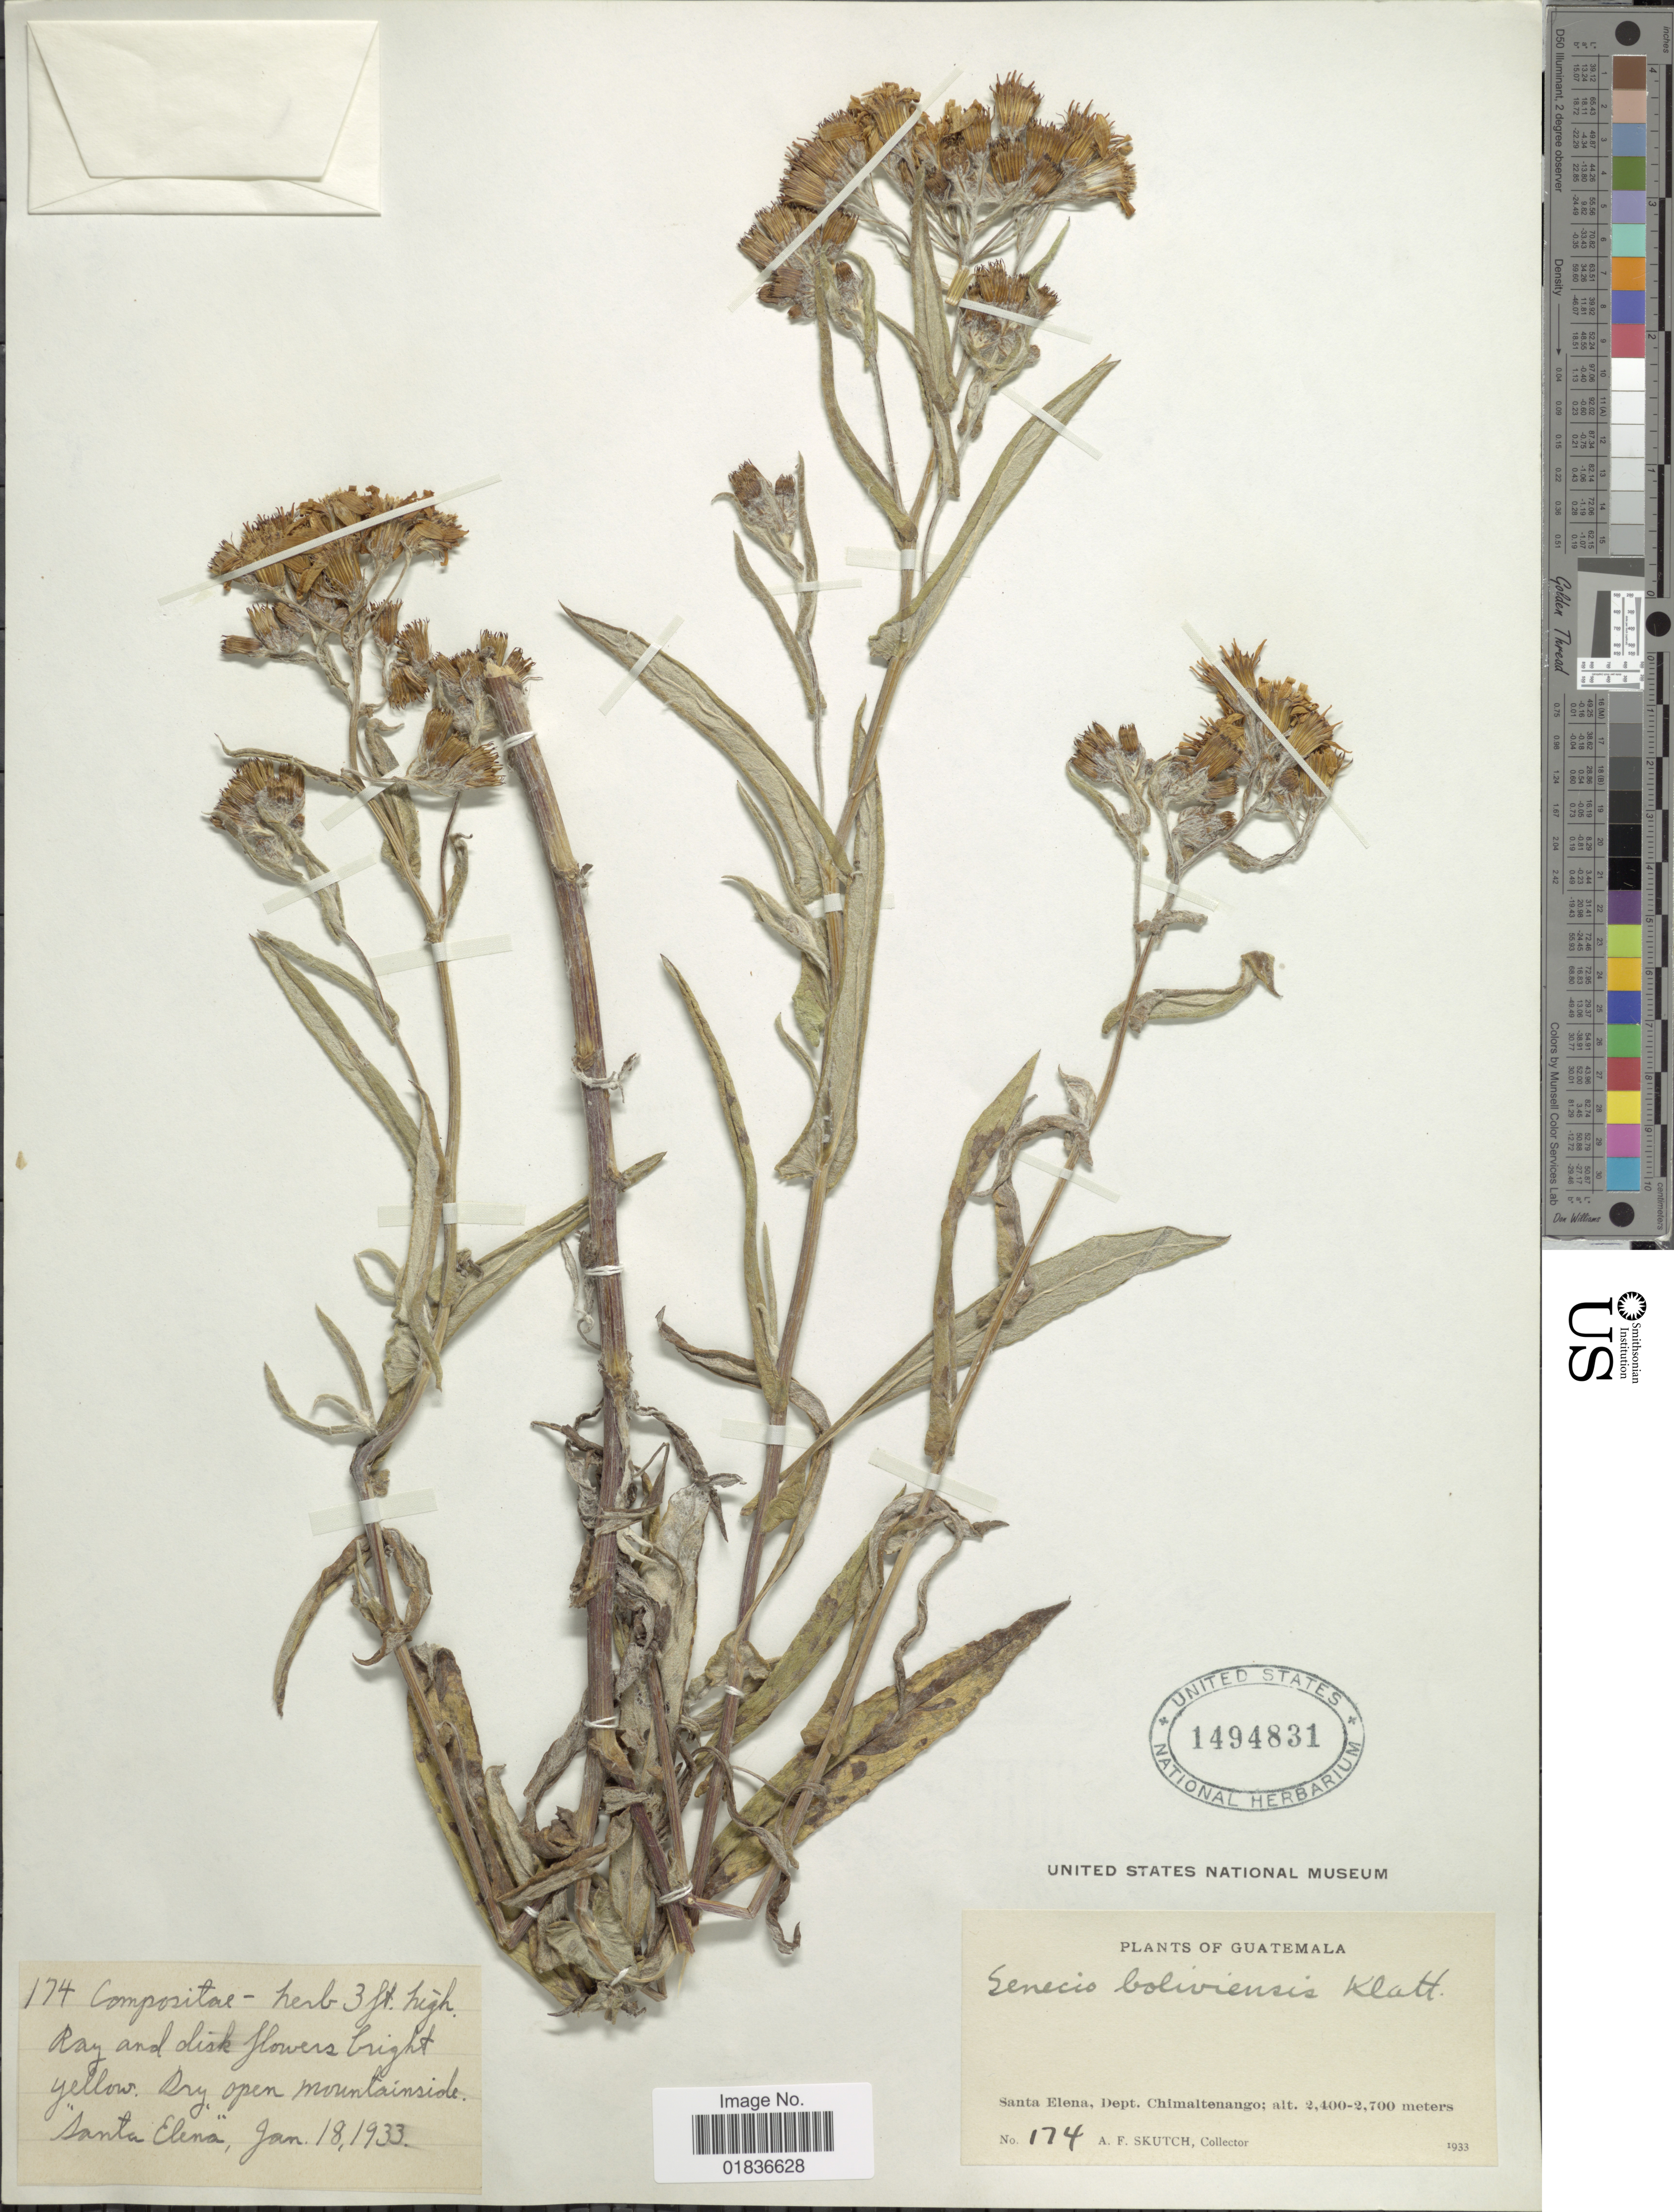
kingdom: Plantae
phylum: Tracheophyta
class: Magnoliopsida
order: Asterales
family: Asteraceae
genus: Senecio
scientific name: Senecio warszewiczii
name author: A. Braun & Bouché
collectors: A. F. Skutch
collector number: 174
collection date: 1933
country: Guatemala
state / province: Chimaltenango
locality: Santa Elena, Dept. Chimaltenango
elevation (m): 2400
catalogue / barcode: US 1494831